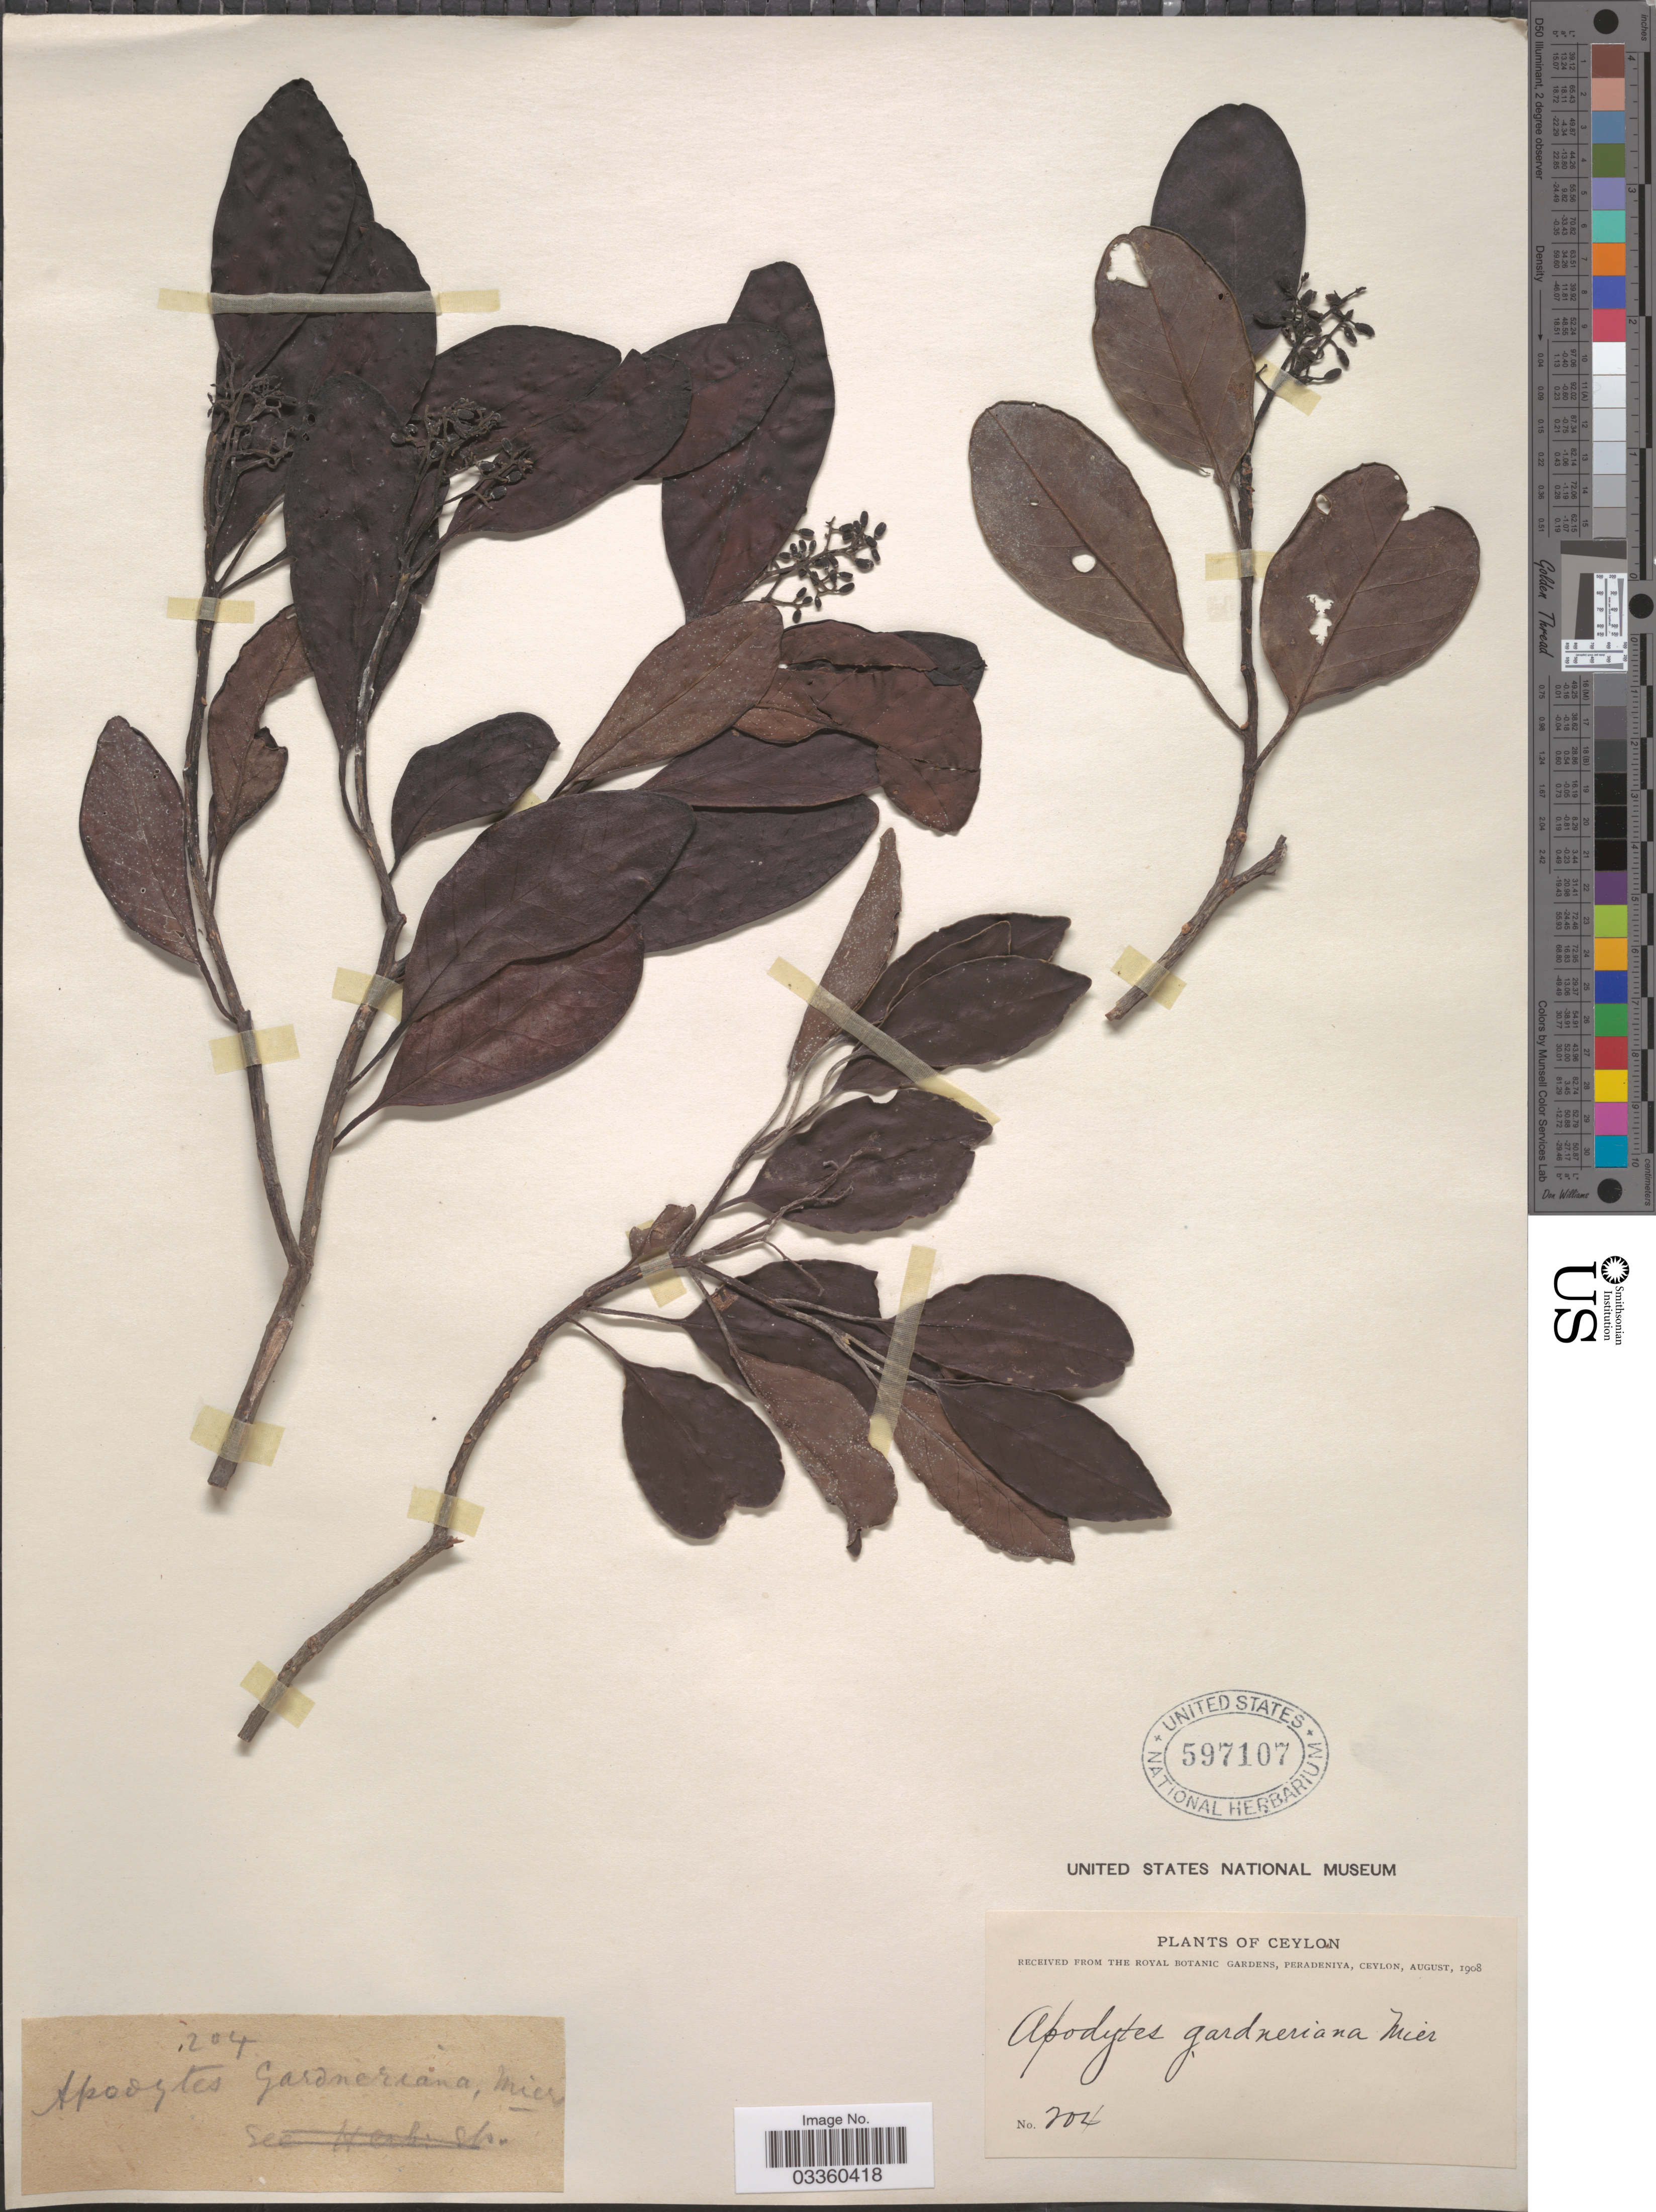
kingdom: Plantae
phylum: Tracheophyta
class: Magnoliopsida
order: Metteniusales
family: Metteniusaceae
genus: Apodytes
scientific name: Apodytes gardneriana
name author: Miers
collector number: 204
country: Sri Lanka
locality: Ceylon.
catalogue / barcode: US 597107